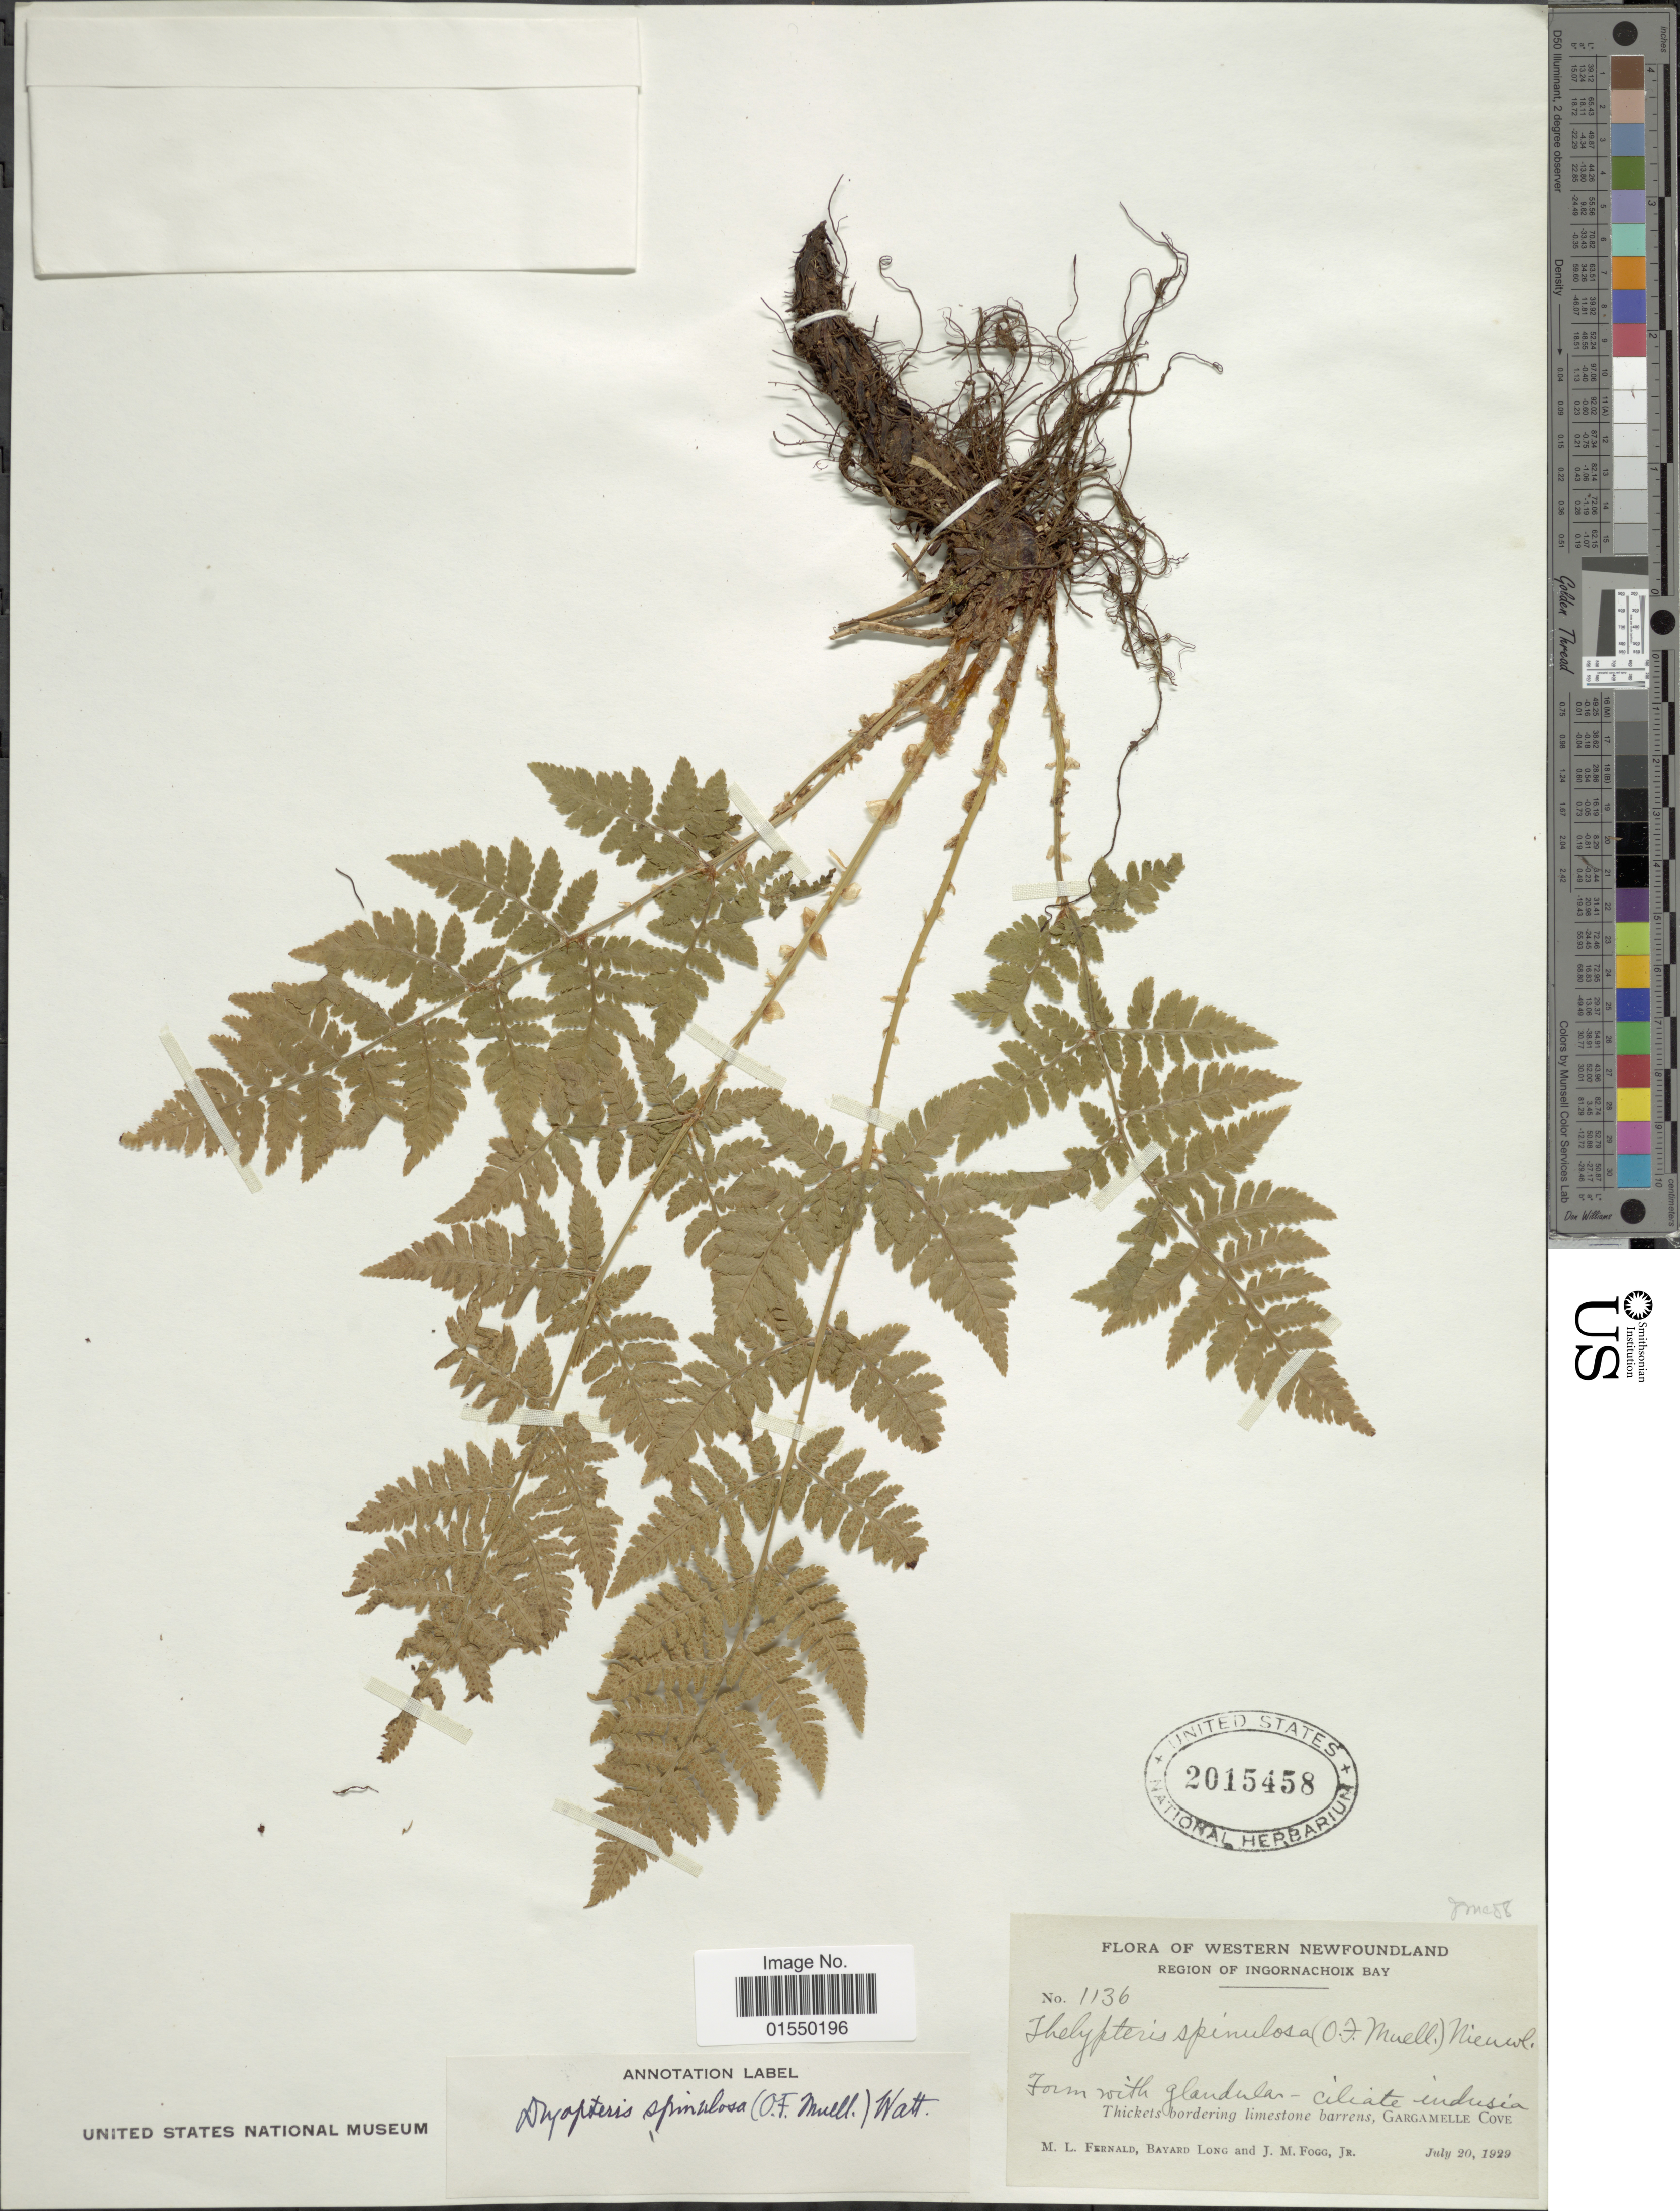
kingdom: Plantae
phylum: Tracheophyta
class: Polypodiopsida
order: Polypodiales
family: Dryopteridaceae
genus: Dryopteris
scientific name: Dryopteris carthusiana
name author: (Villars) H.P. Fuchs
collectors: M. L. Fernald, B. Long & J. Fogg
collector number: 1136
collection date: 1929-07-20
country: Canada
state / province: Newfoundland and Labrador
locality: Western Newfoundland, region of Ingornachoix Bay, Gargamellen Cove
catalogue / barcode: US 2015458